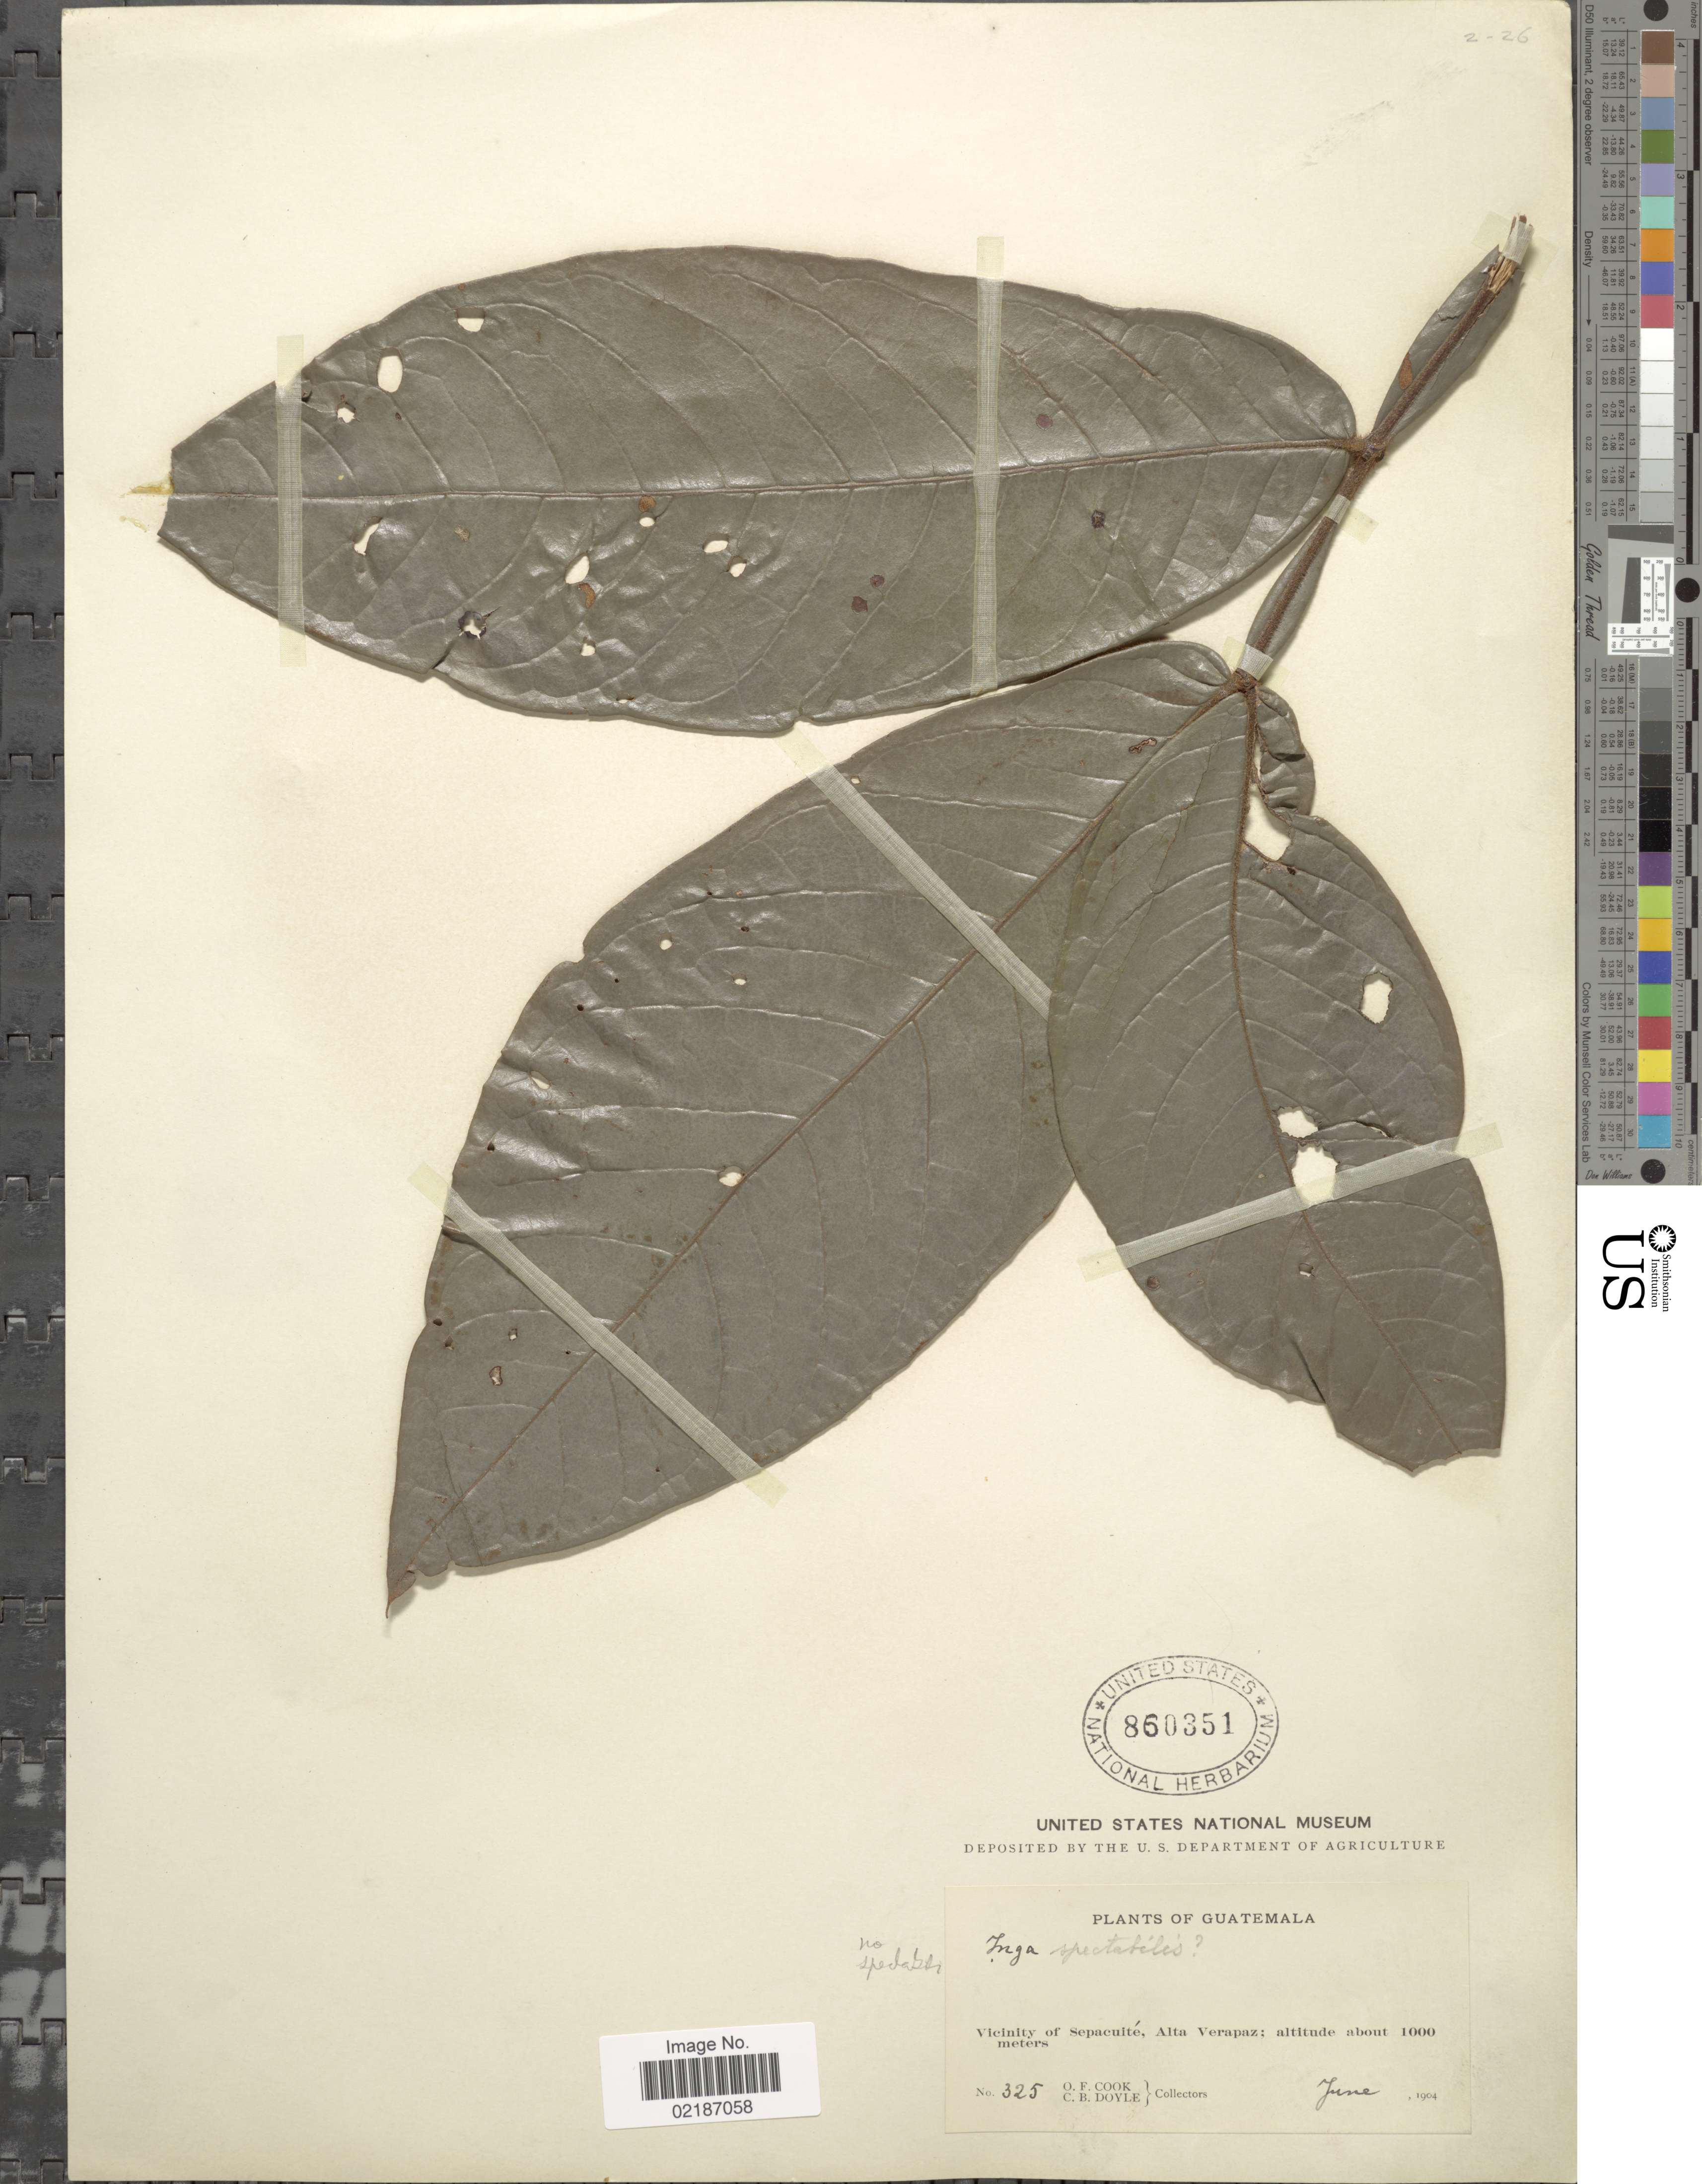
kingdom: Plantae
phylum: Tracheophyta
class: Magnoliopsida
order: Fabales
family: Fabaceae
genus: Inga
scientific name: Inga sp.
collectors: O. F. Cook & C. Doyle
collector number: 325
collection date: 1904-06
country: Guatemala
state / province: Alta Verapaz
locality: Vicinity of Sepacuité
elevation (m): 1000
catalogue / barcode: US 860351